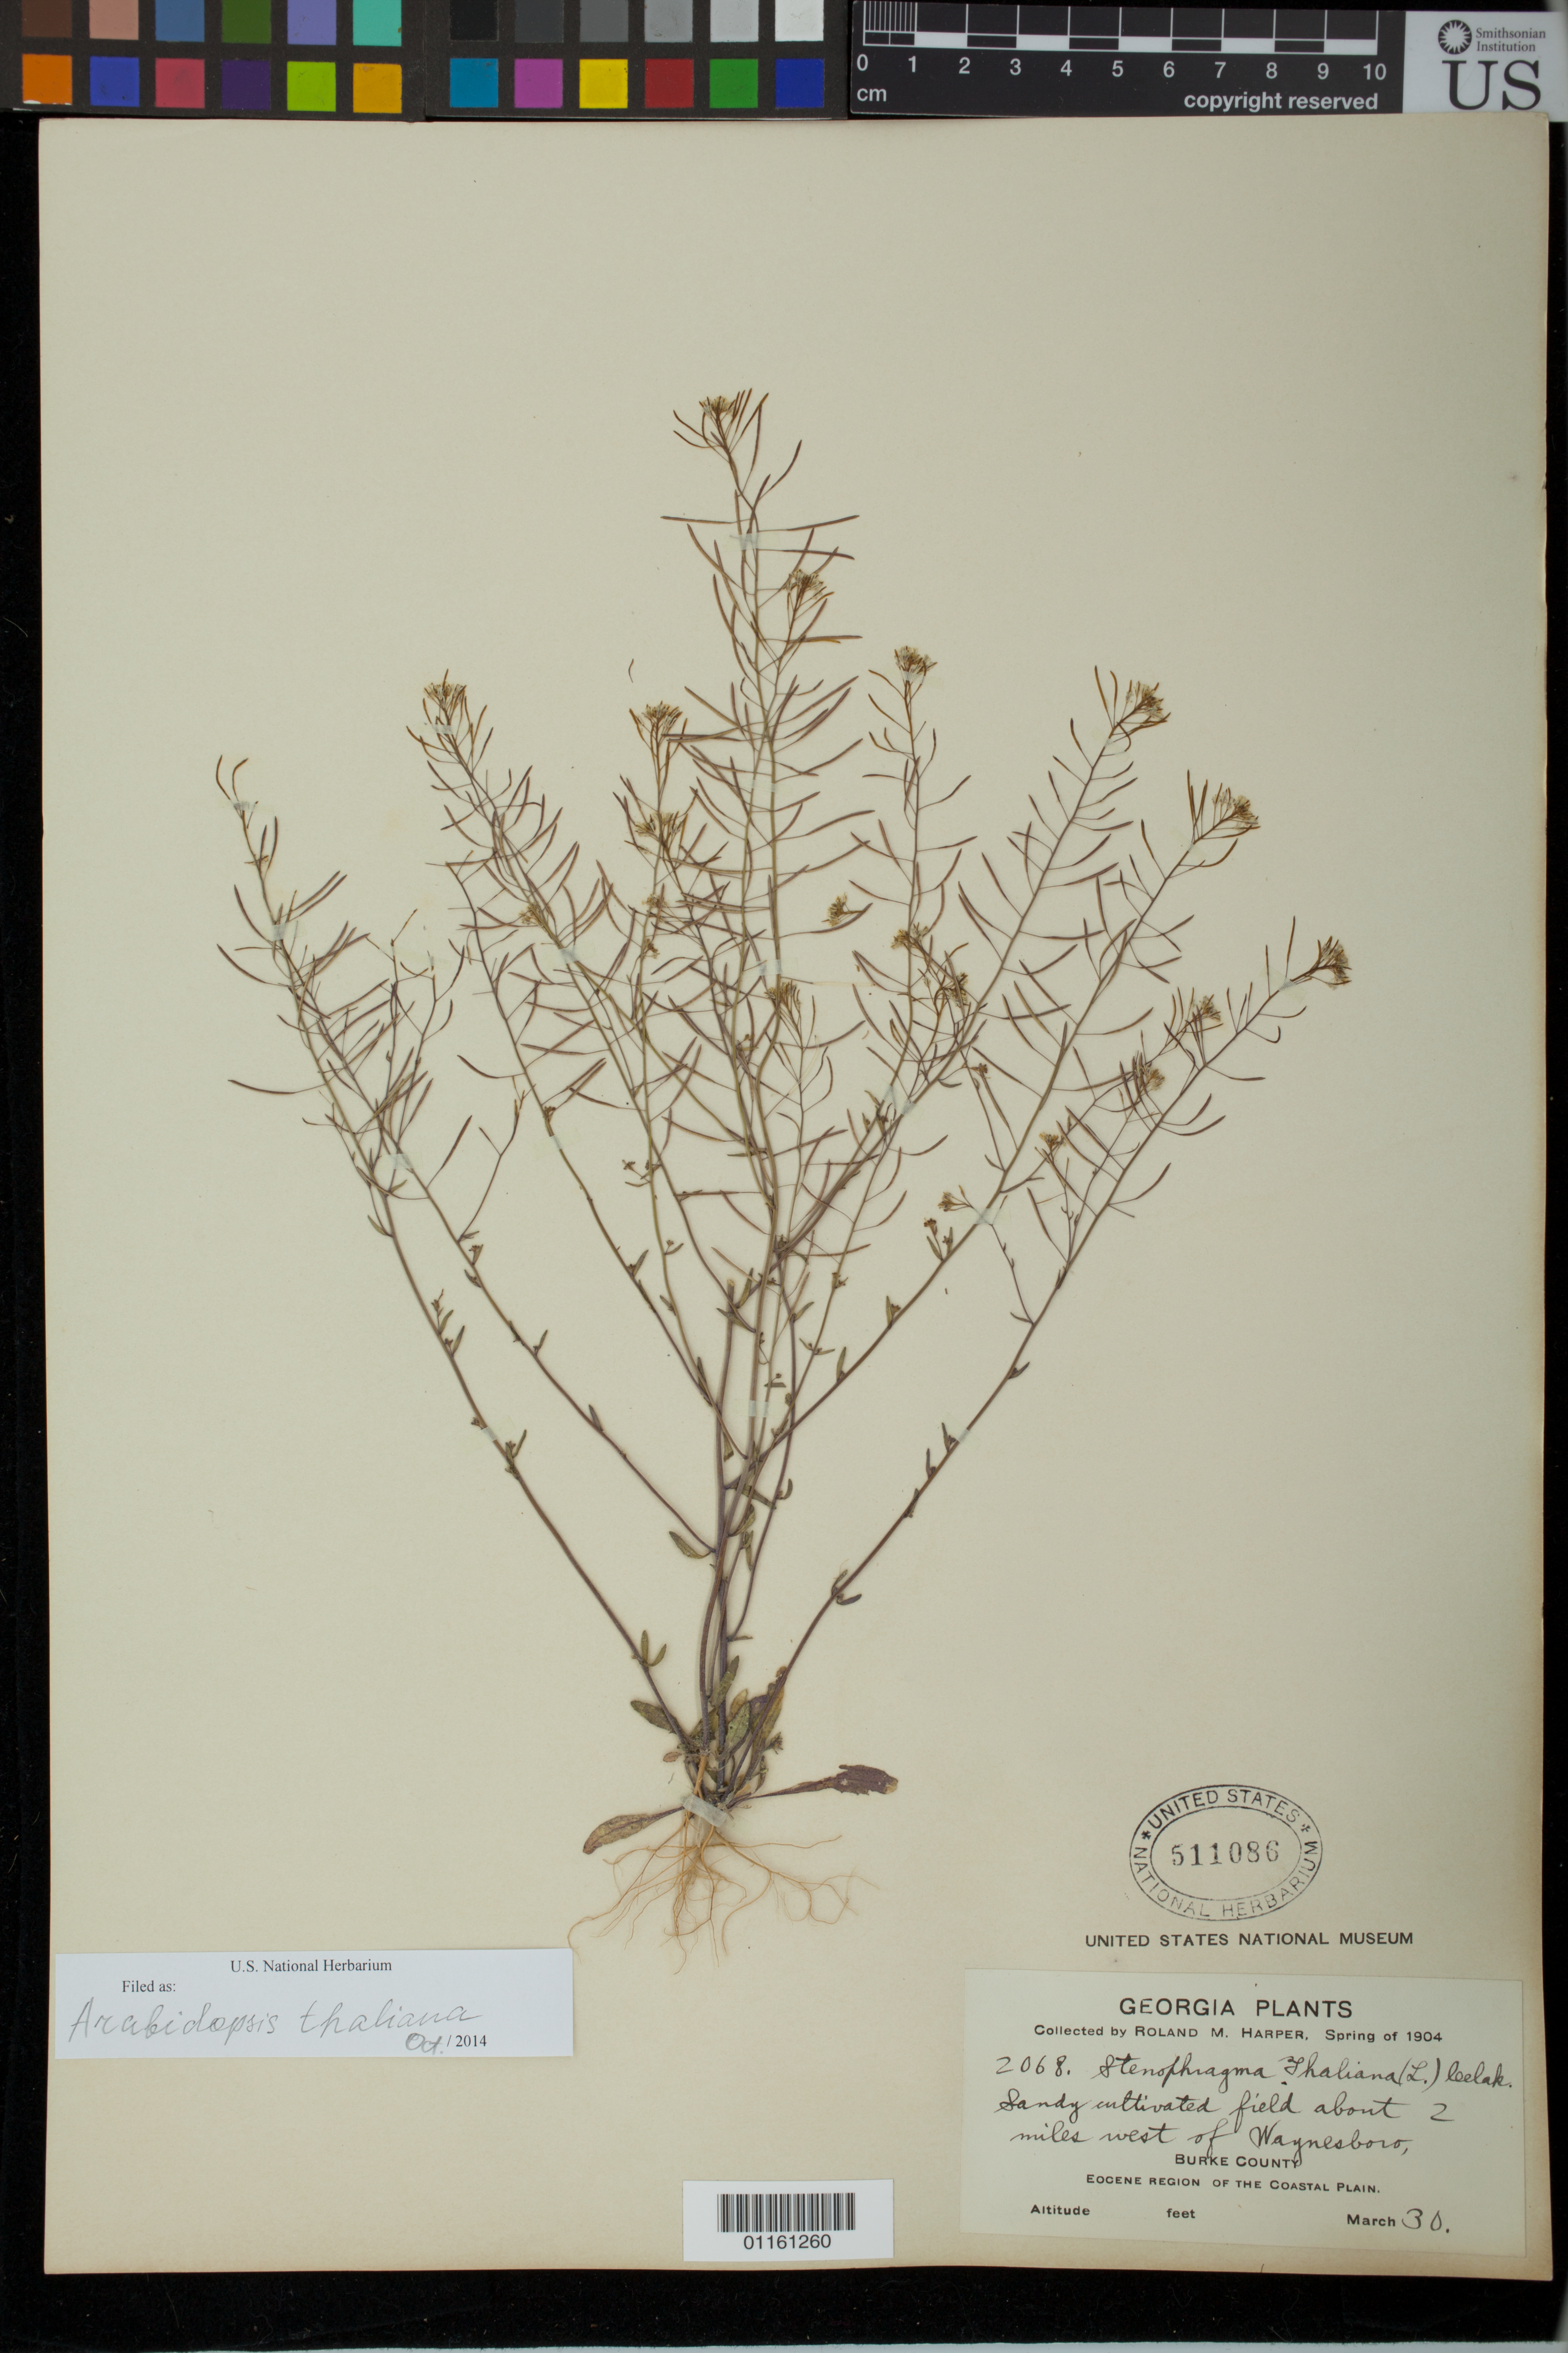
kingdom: Plantae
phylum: Tracheophyta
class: Magnoliopsida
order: Brassicales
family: Brassicaceae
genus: Arabidopsis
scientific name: Arabidopsis thaliana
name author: (L.) Heynh.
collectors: R. M. Harper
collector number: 2068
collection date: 1904-03-30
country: United States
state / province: Georgia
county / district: Burke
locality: about 2 miles west of Waynesboro.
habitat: Sundy cultivated field.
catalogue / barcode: US 511086